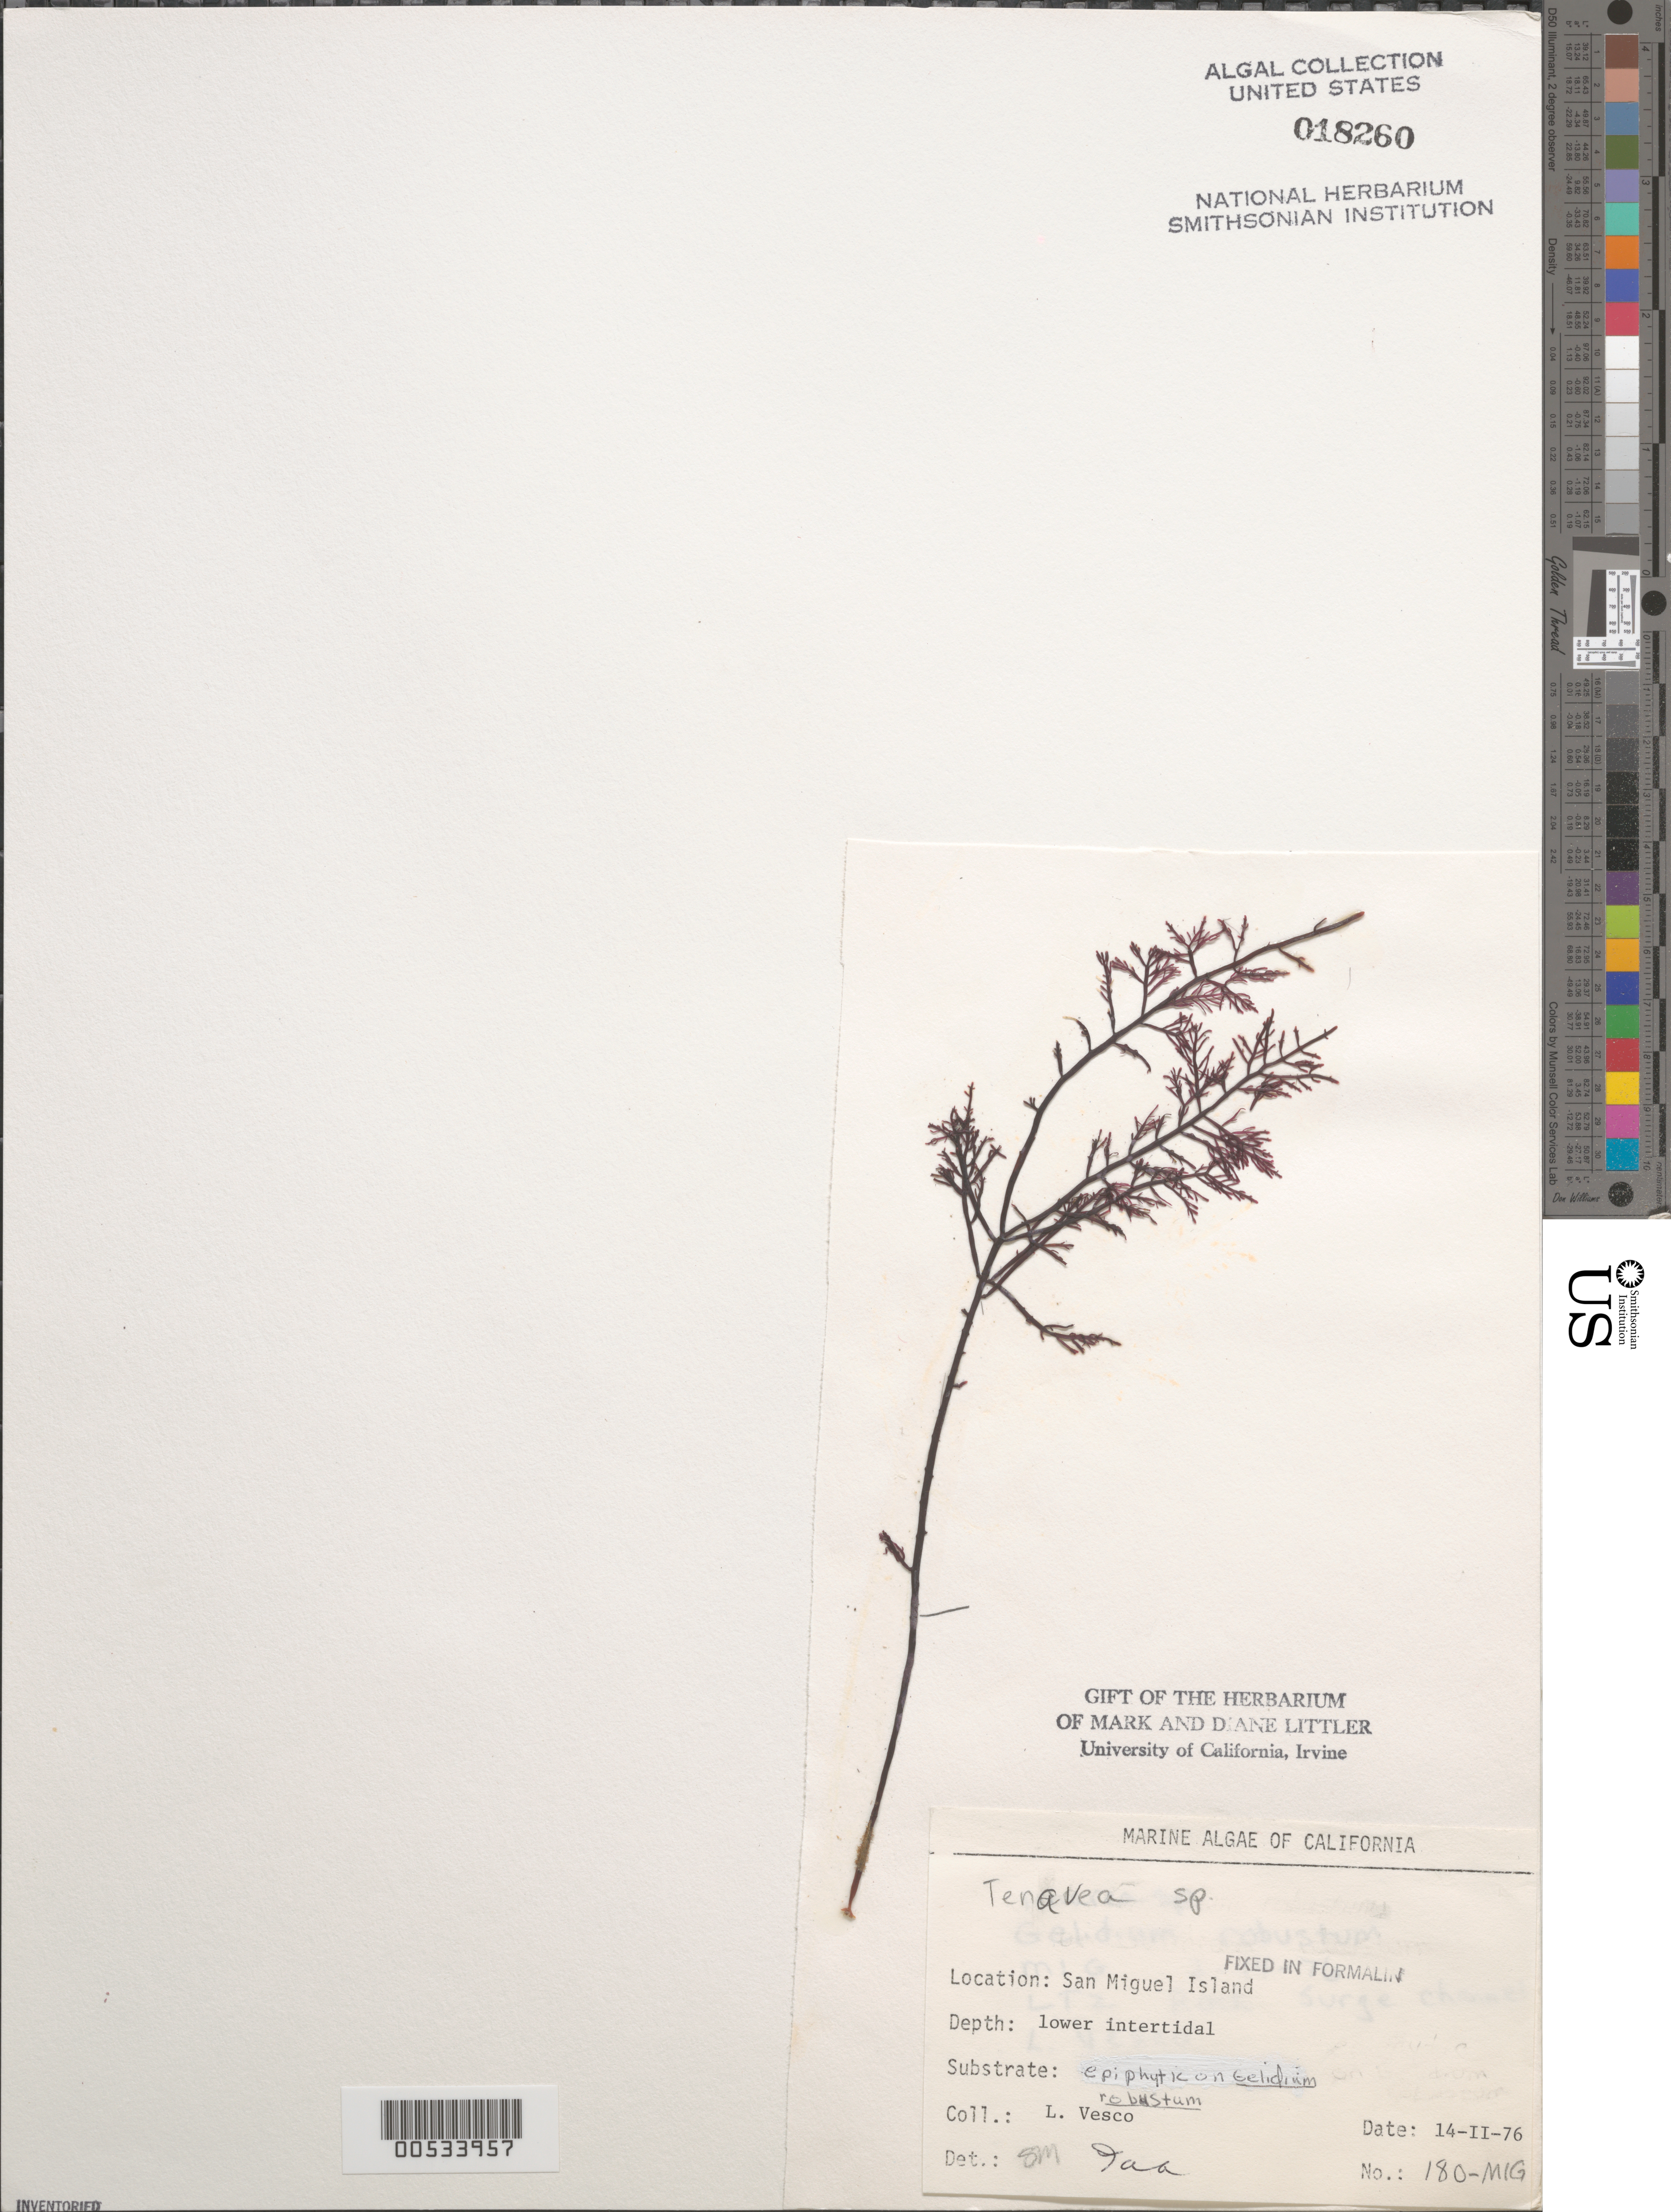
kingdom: Plantae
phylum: Rhodophyta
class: Florideophyceae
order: Corallinales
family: Lithophyllaceae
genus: Tenarea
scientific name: Tenarea sp.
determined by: Murray, S. N.; Abbott, I. A.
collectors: L. Vesco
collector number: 180-mig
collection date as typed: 14 Feb 1976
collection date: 1976-02-14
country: United States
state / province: California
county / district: Santa Barbara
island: San Miguel Island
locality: Cuyler Harbor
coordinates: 34 02'55"N, 120 20'08"W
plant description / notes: BLM-SOCALBIGHT Rocky Intertidal Survey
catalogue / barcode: US 18260